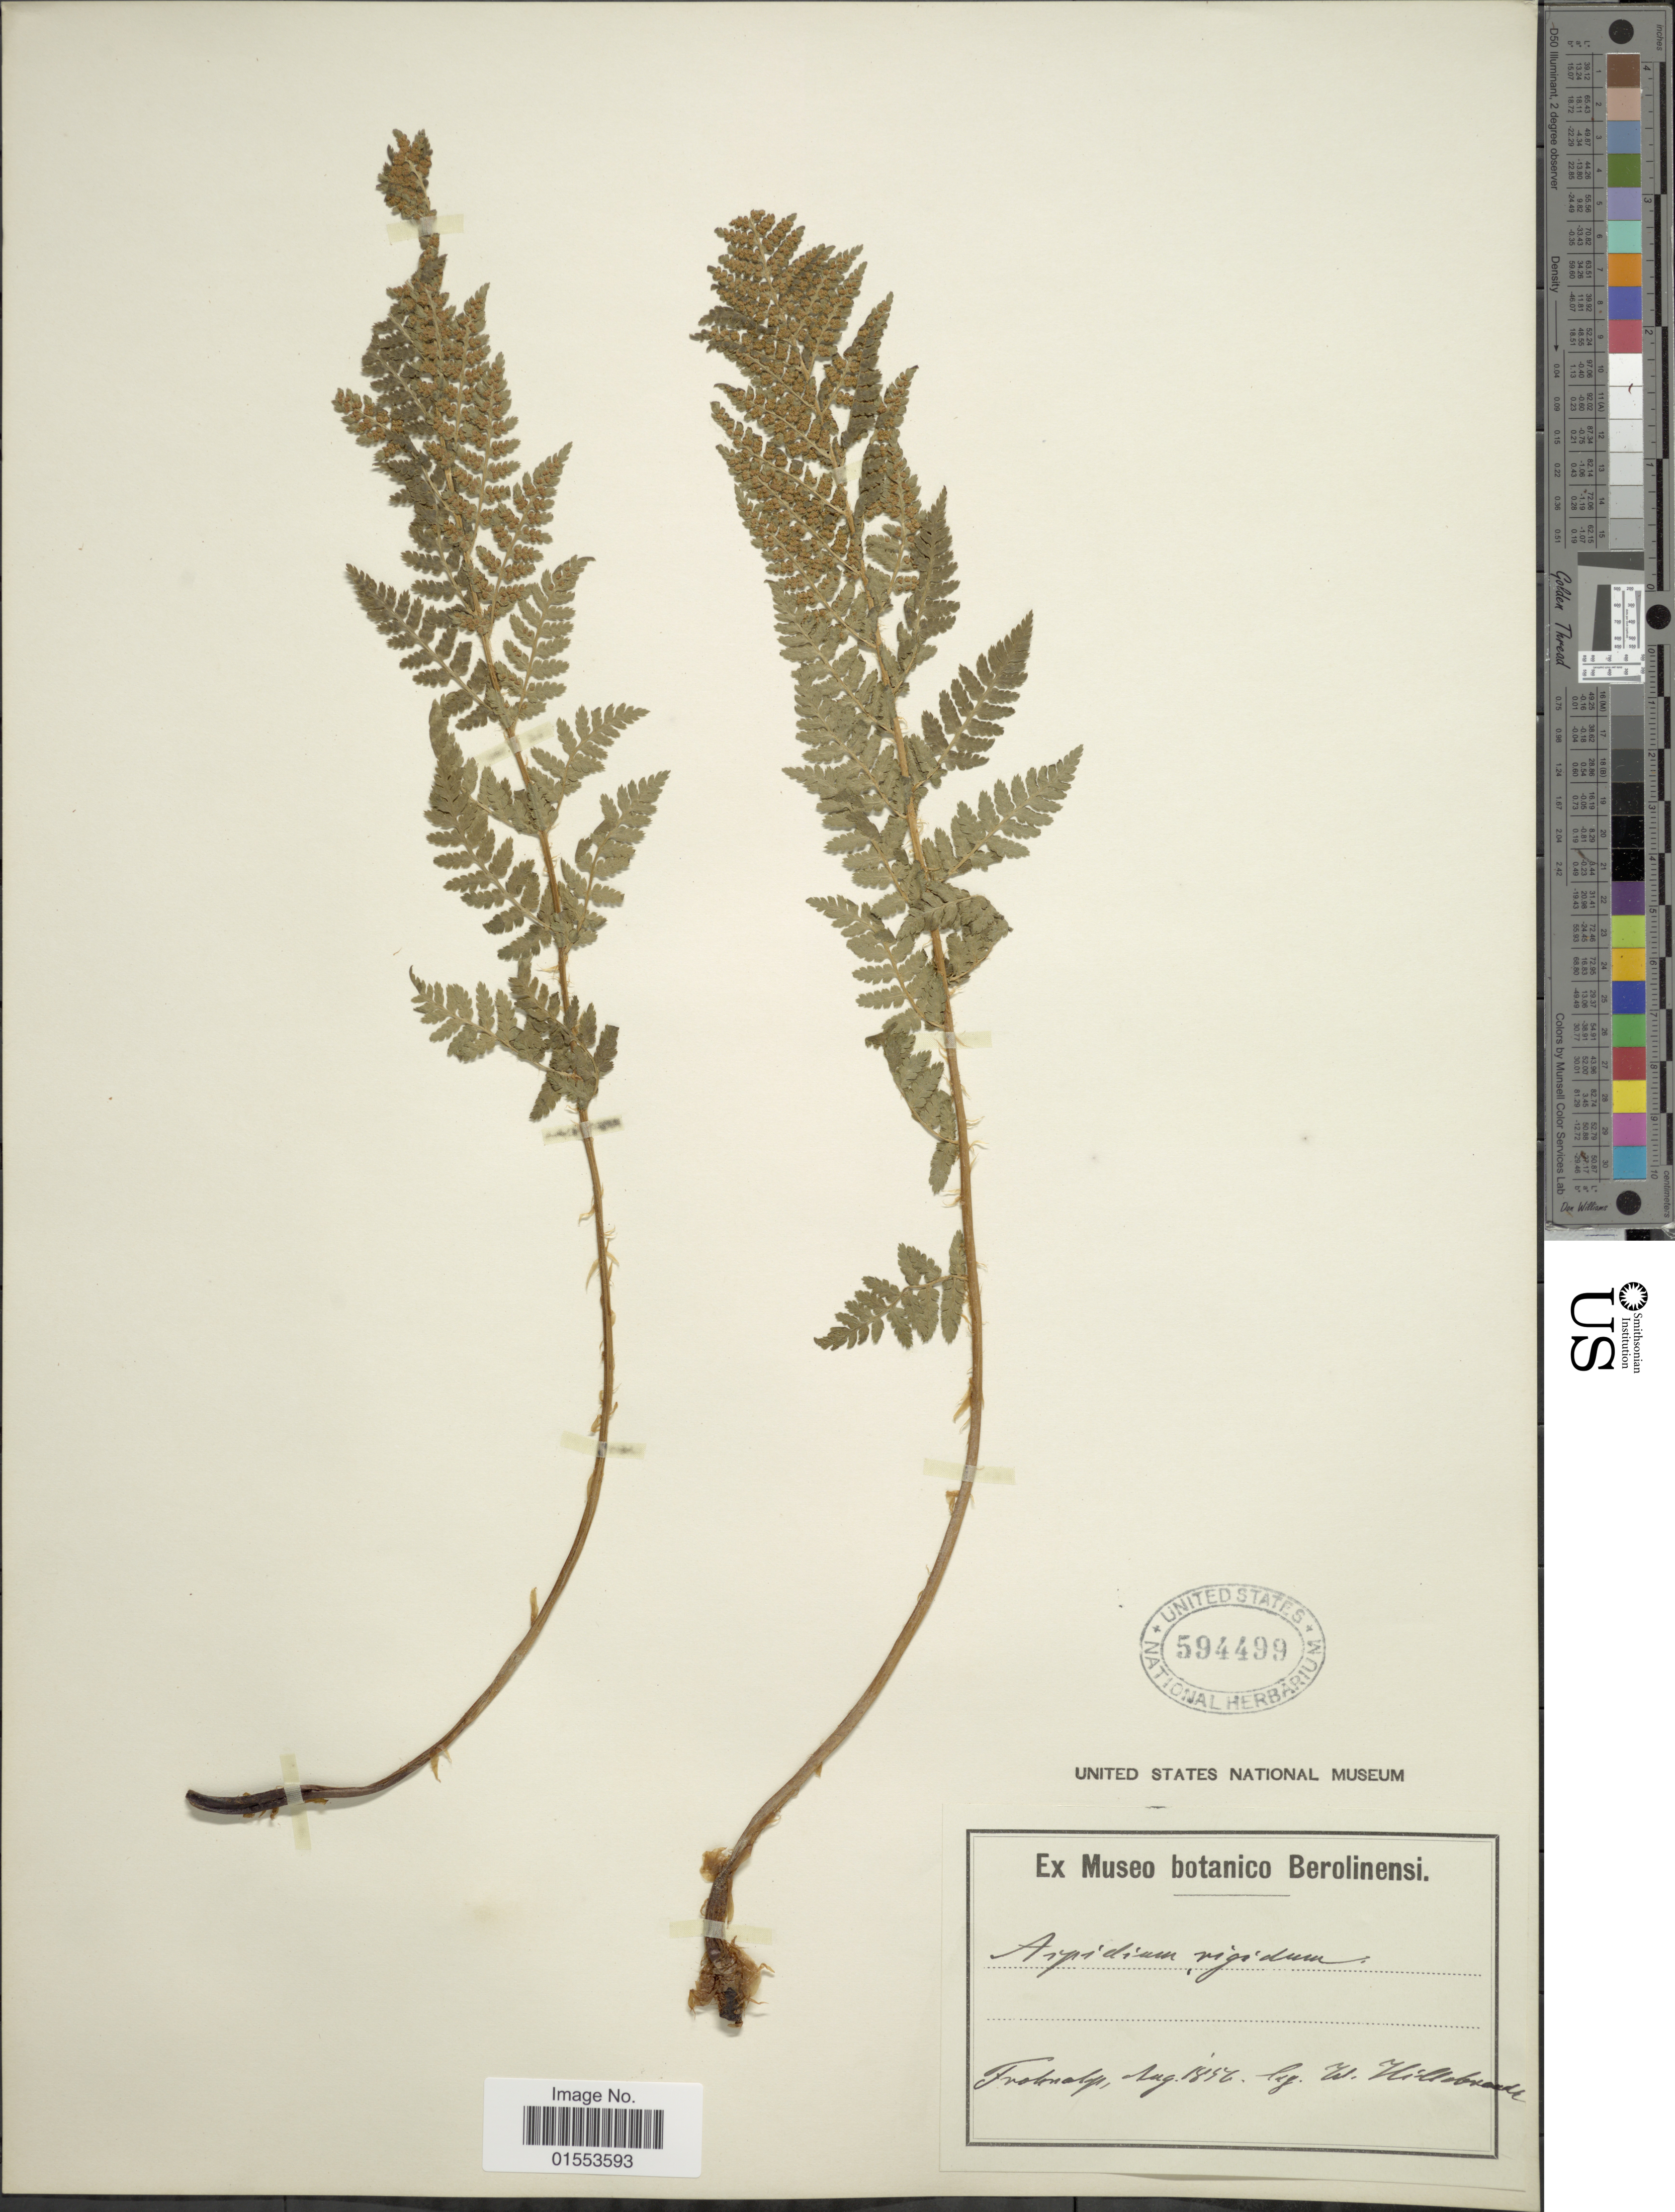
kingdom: Plantae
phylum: Tracheophyta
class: Polypodiopsida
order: Polypodiales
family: Dryopteridaceae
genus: Dryopteris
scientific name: Dryopteris rigida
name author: Underw.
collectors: W. Hillebrand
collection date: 1856-08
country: Switzerland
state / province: Glarus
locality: Frohnalp.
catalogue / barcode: US 594499